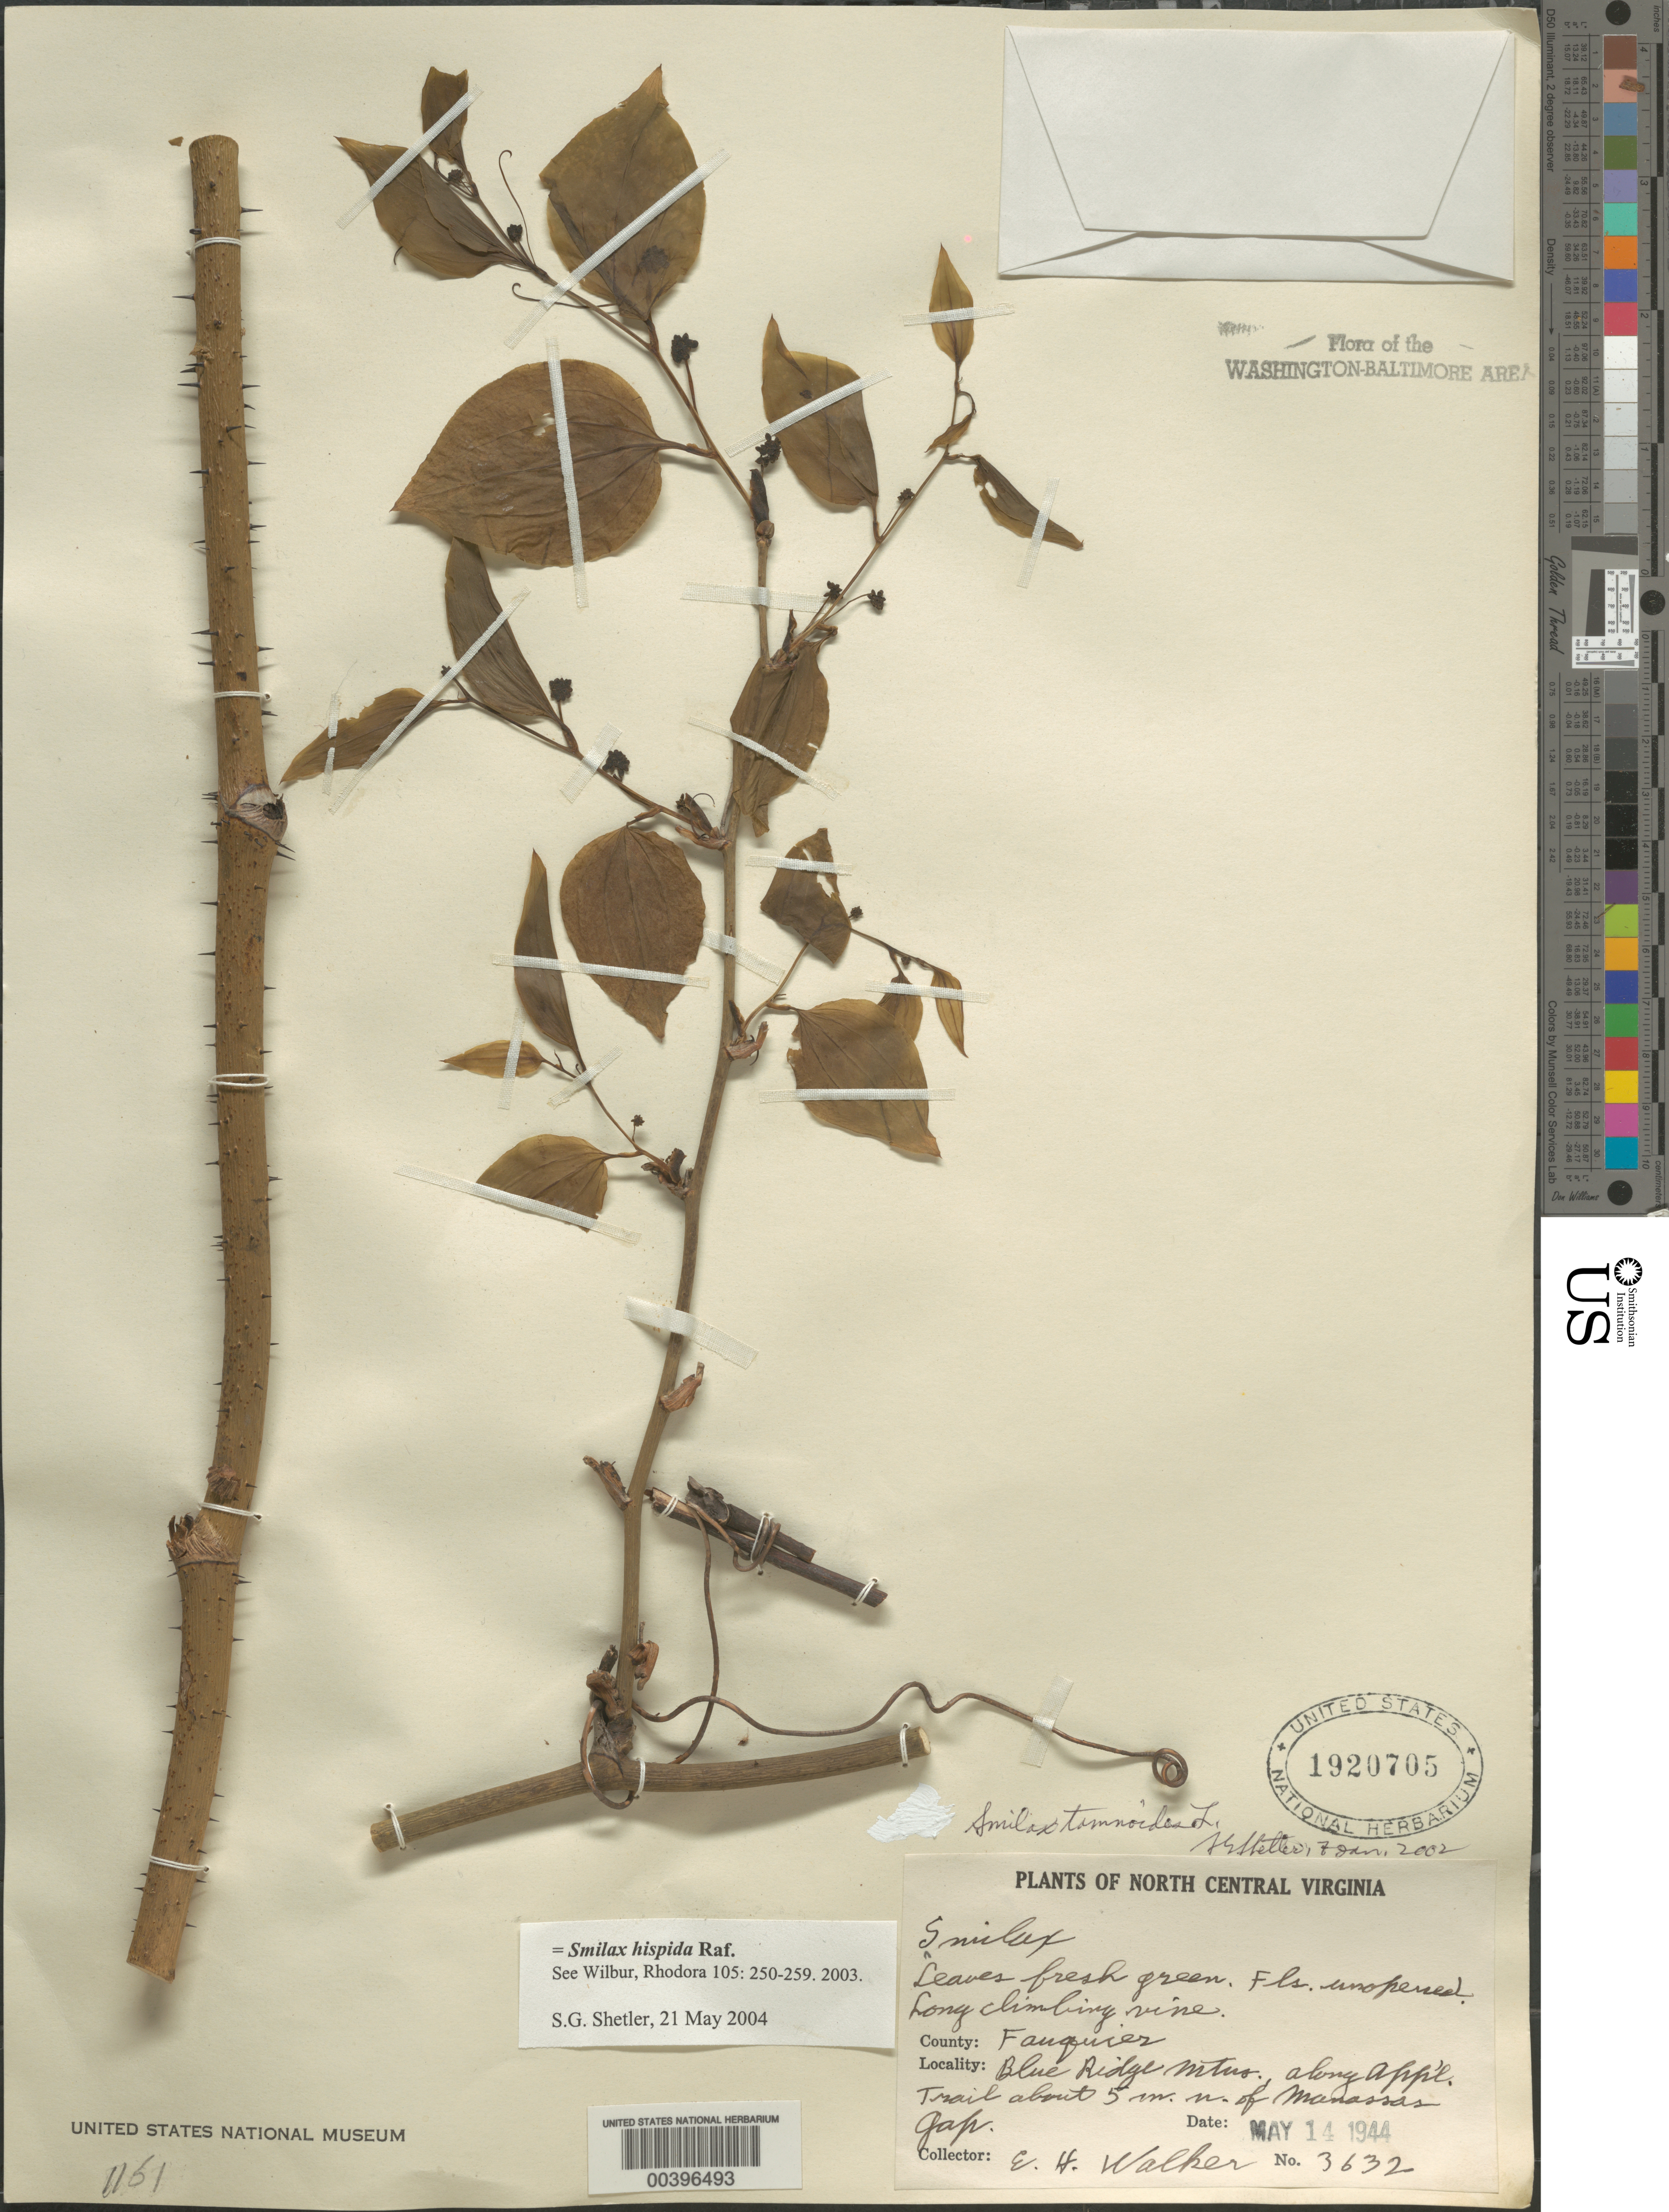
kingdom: Plantae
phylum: Tracheophyta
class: Liliopsida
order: Liliales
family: Smilacaceae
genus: Smilax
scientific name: Smilax hispida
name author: Raf.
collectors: E. H. Walker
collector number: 3632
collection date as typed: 14 May 1944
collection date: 1944-05-14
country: United States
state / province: Virginia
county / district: Fauquier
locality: Blue Ridge Mountains Appalachia Trail north of Manassas Gap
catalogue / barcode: US 1920705